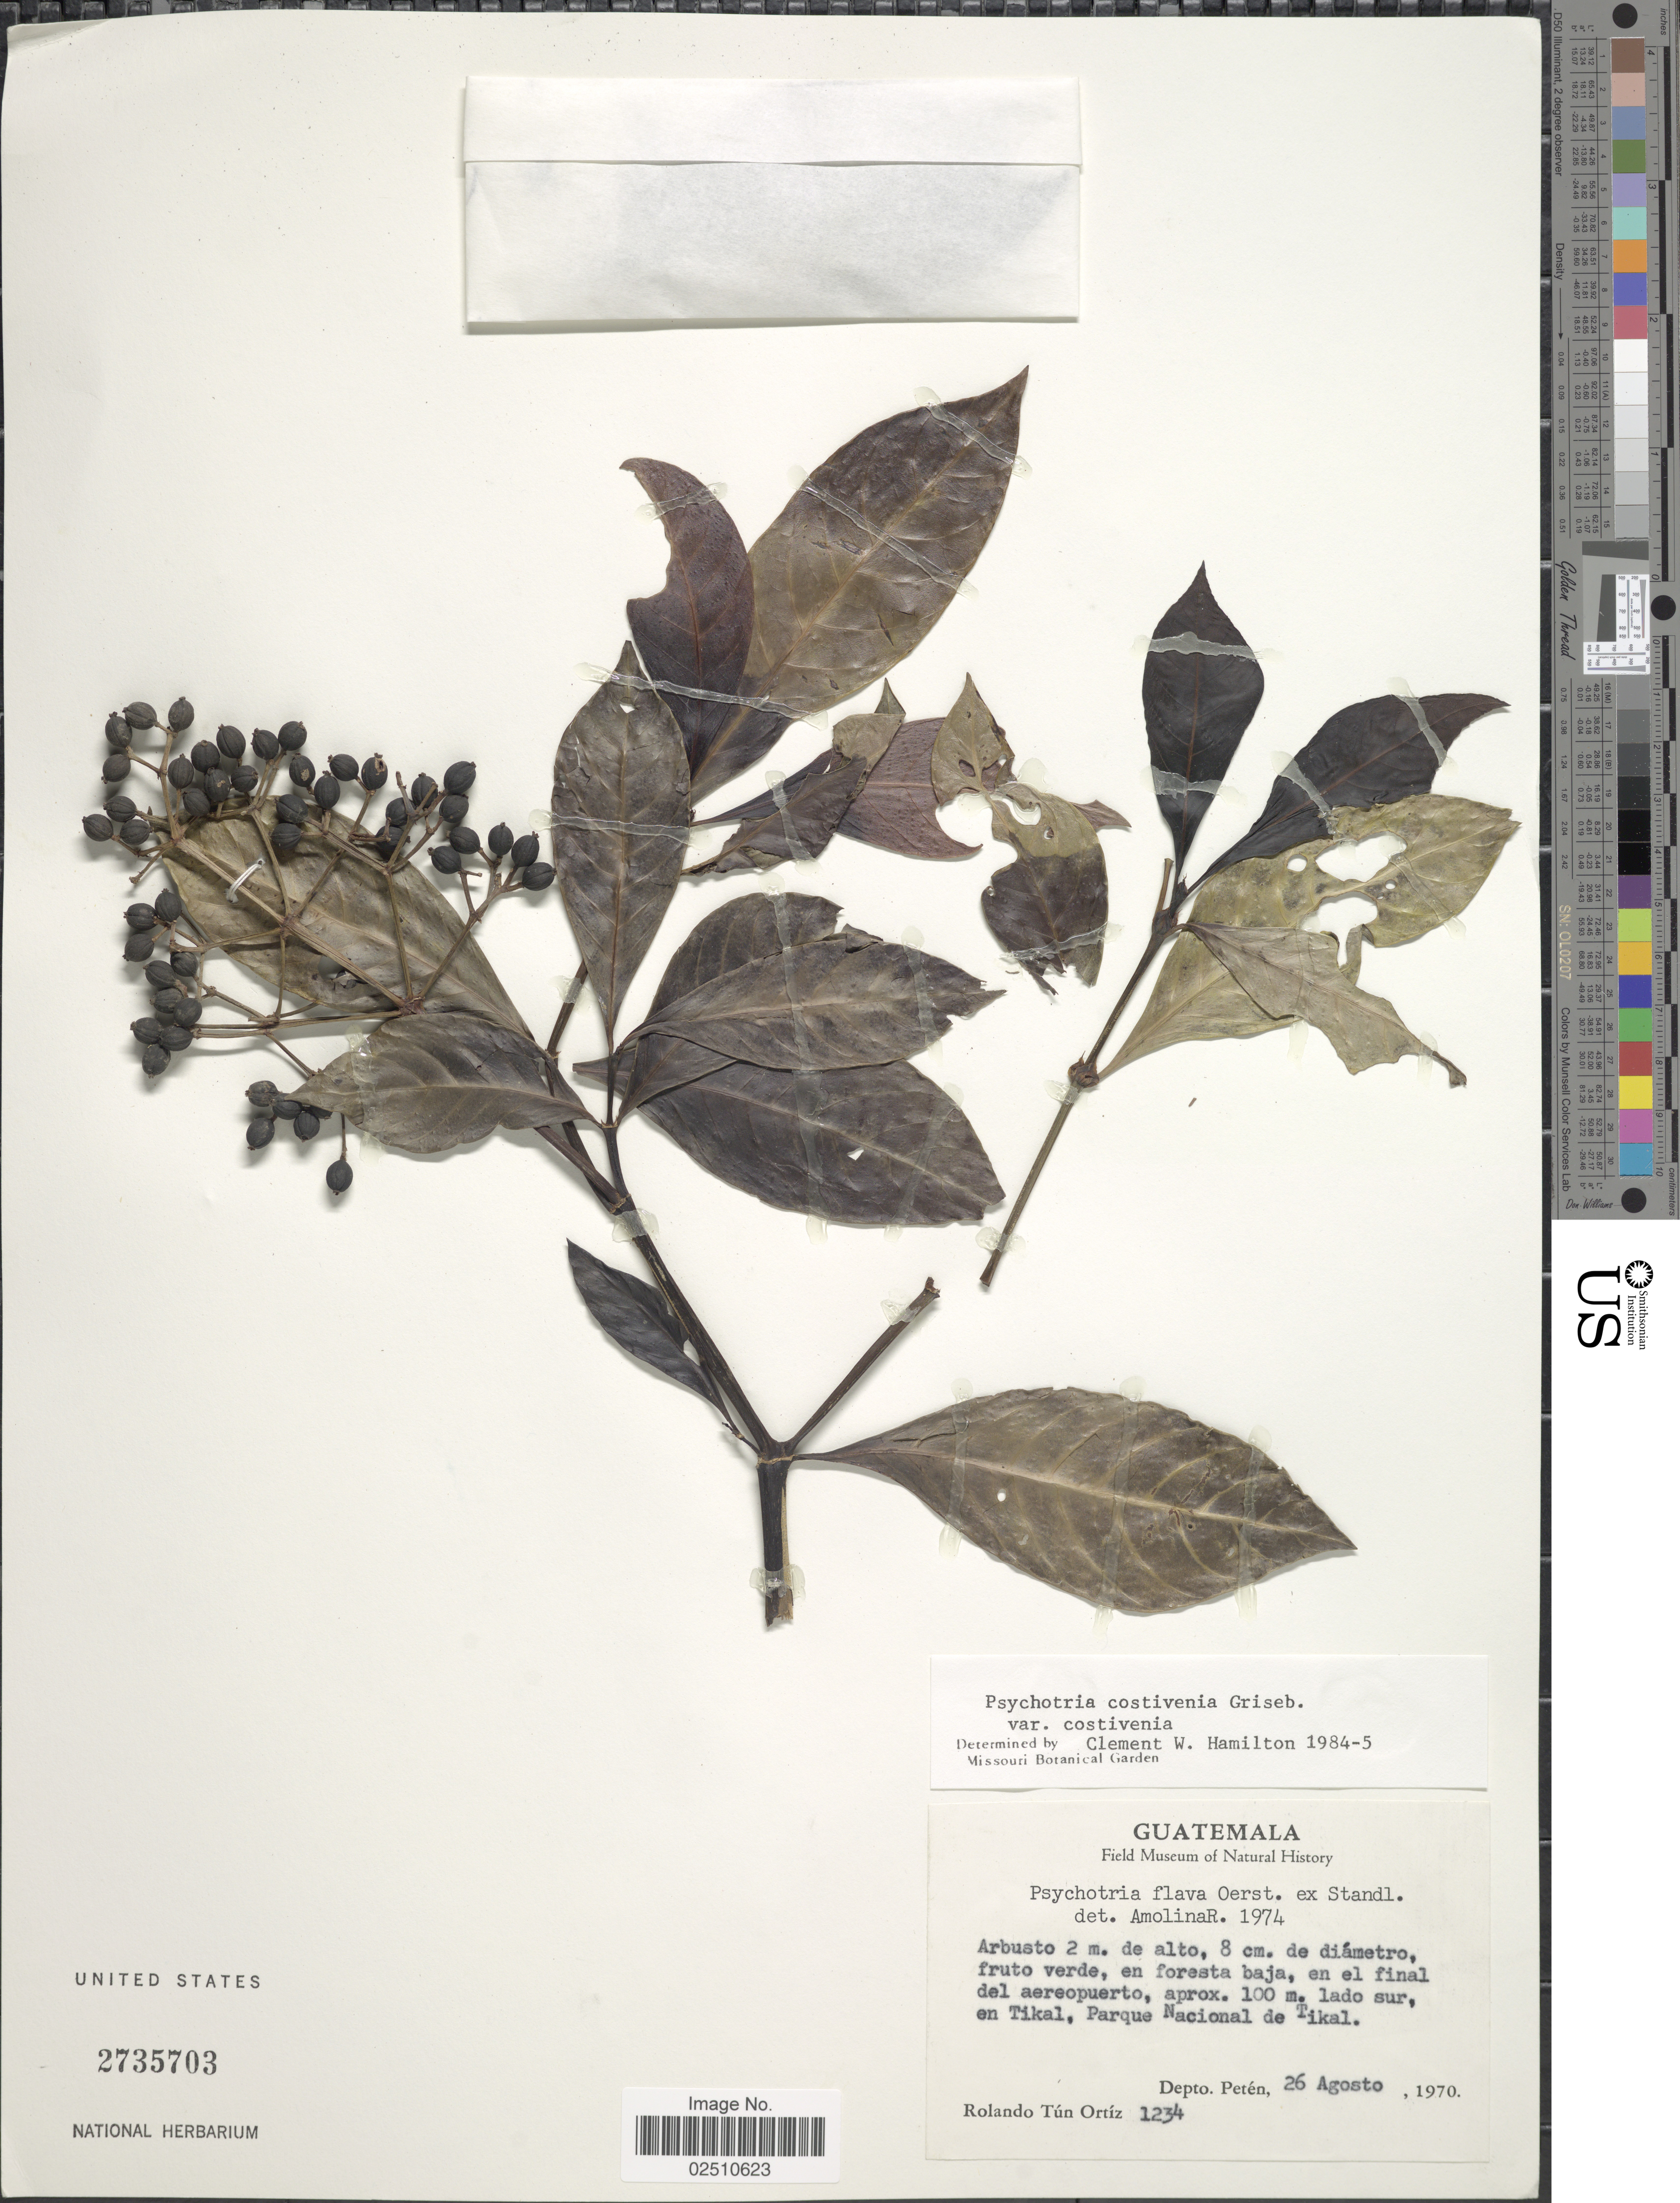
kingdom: Plantae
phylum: Tracheophyta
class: Magnoliopsida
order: Gentianales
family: Rubiaceae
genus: Psychotria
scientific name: Psychotria costivenia var. costivenia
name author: Griseb.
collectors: R. T. Ortíz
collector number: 1234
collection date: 1970-08-26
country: Guatemala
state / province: El Petén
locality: Lado sur, en Tikal, Parque Nacional del Tikal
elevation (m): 100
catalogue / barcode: US 2735703